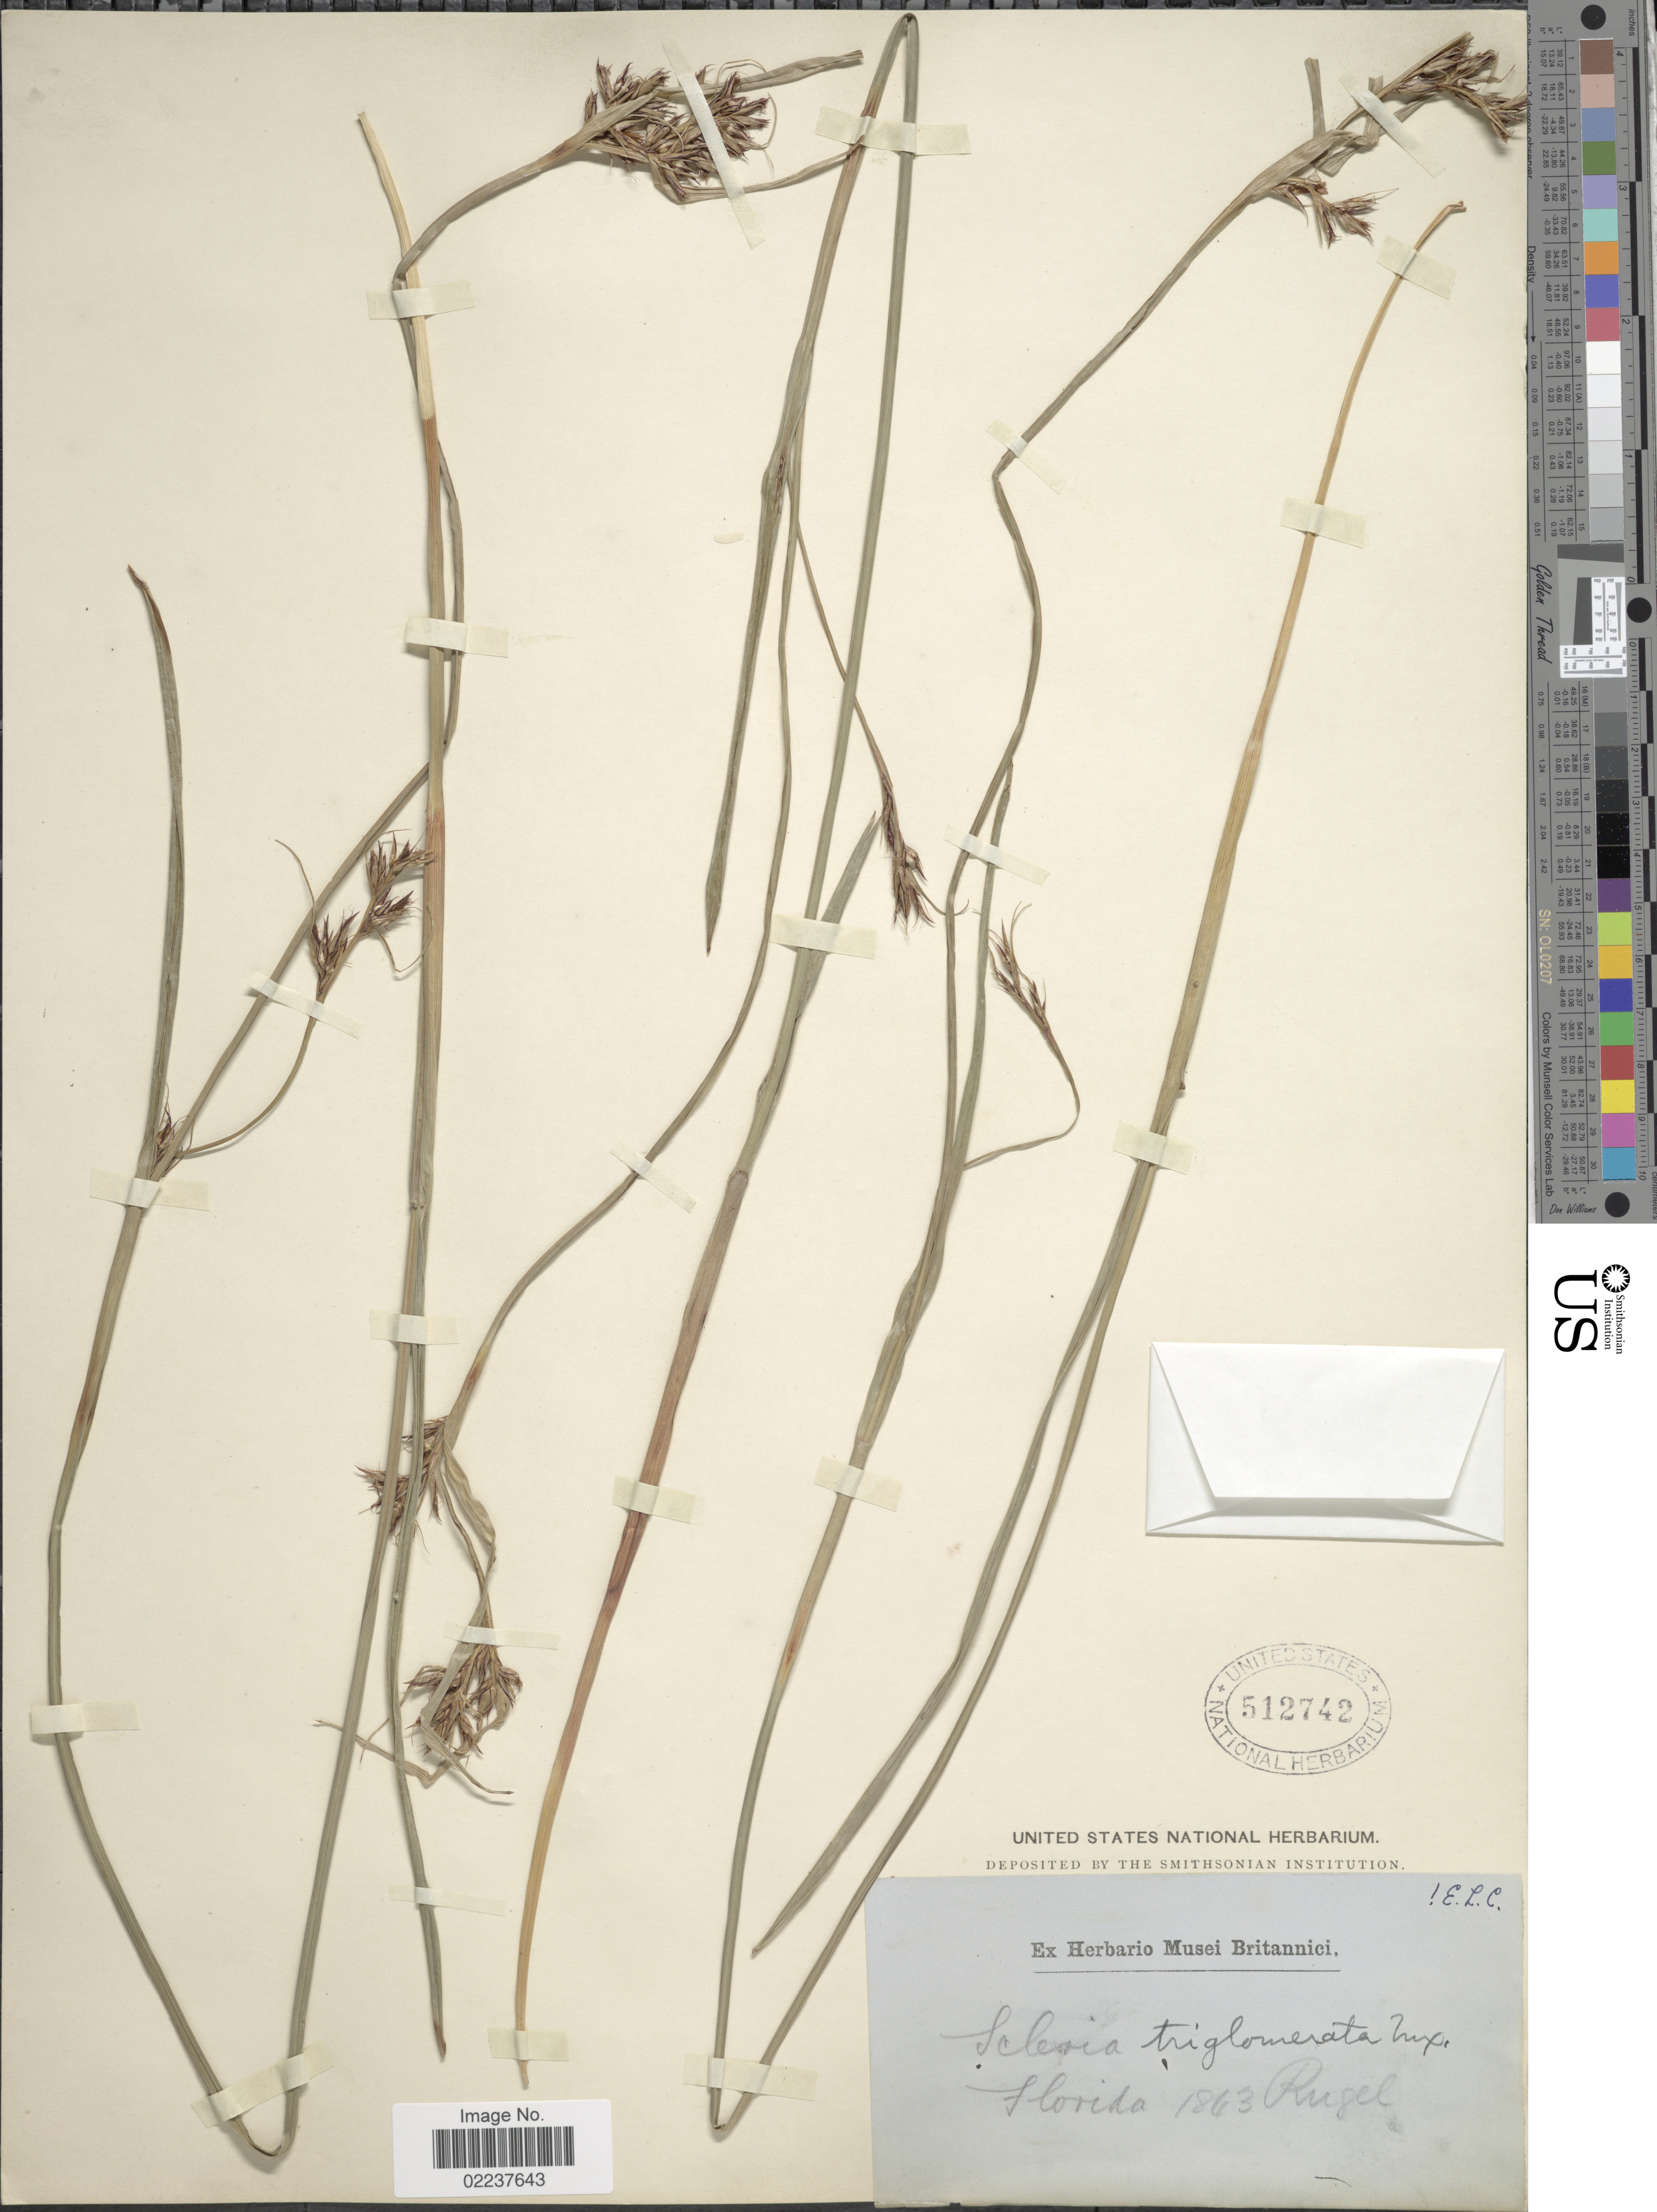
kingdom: Plantae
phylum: Tracheophyta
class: Liliopsida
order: Poales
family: Cyperaceae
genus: Scleria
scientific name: Scleria triglomerata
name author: Michx.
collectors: Rugel, --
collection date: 1843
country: United States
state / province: Florida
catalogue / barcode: US 514742